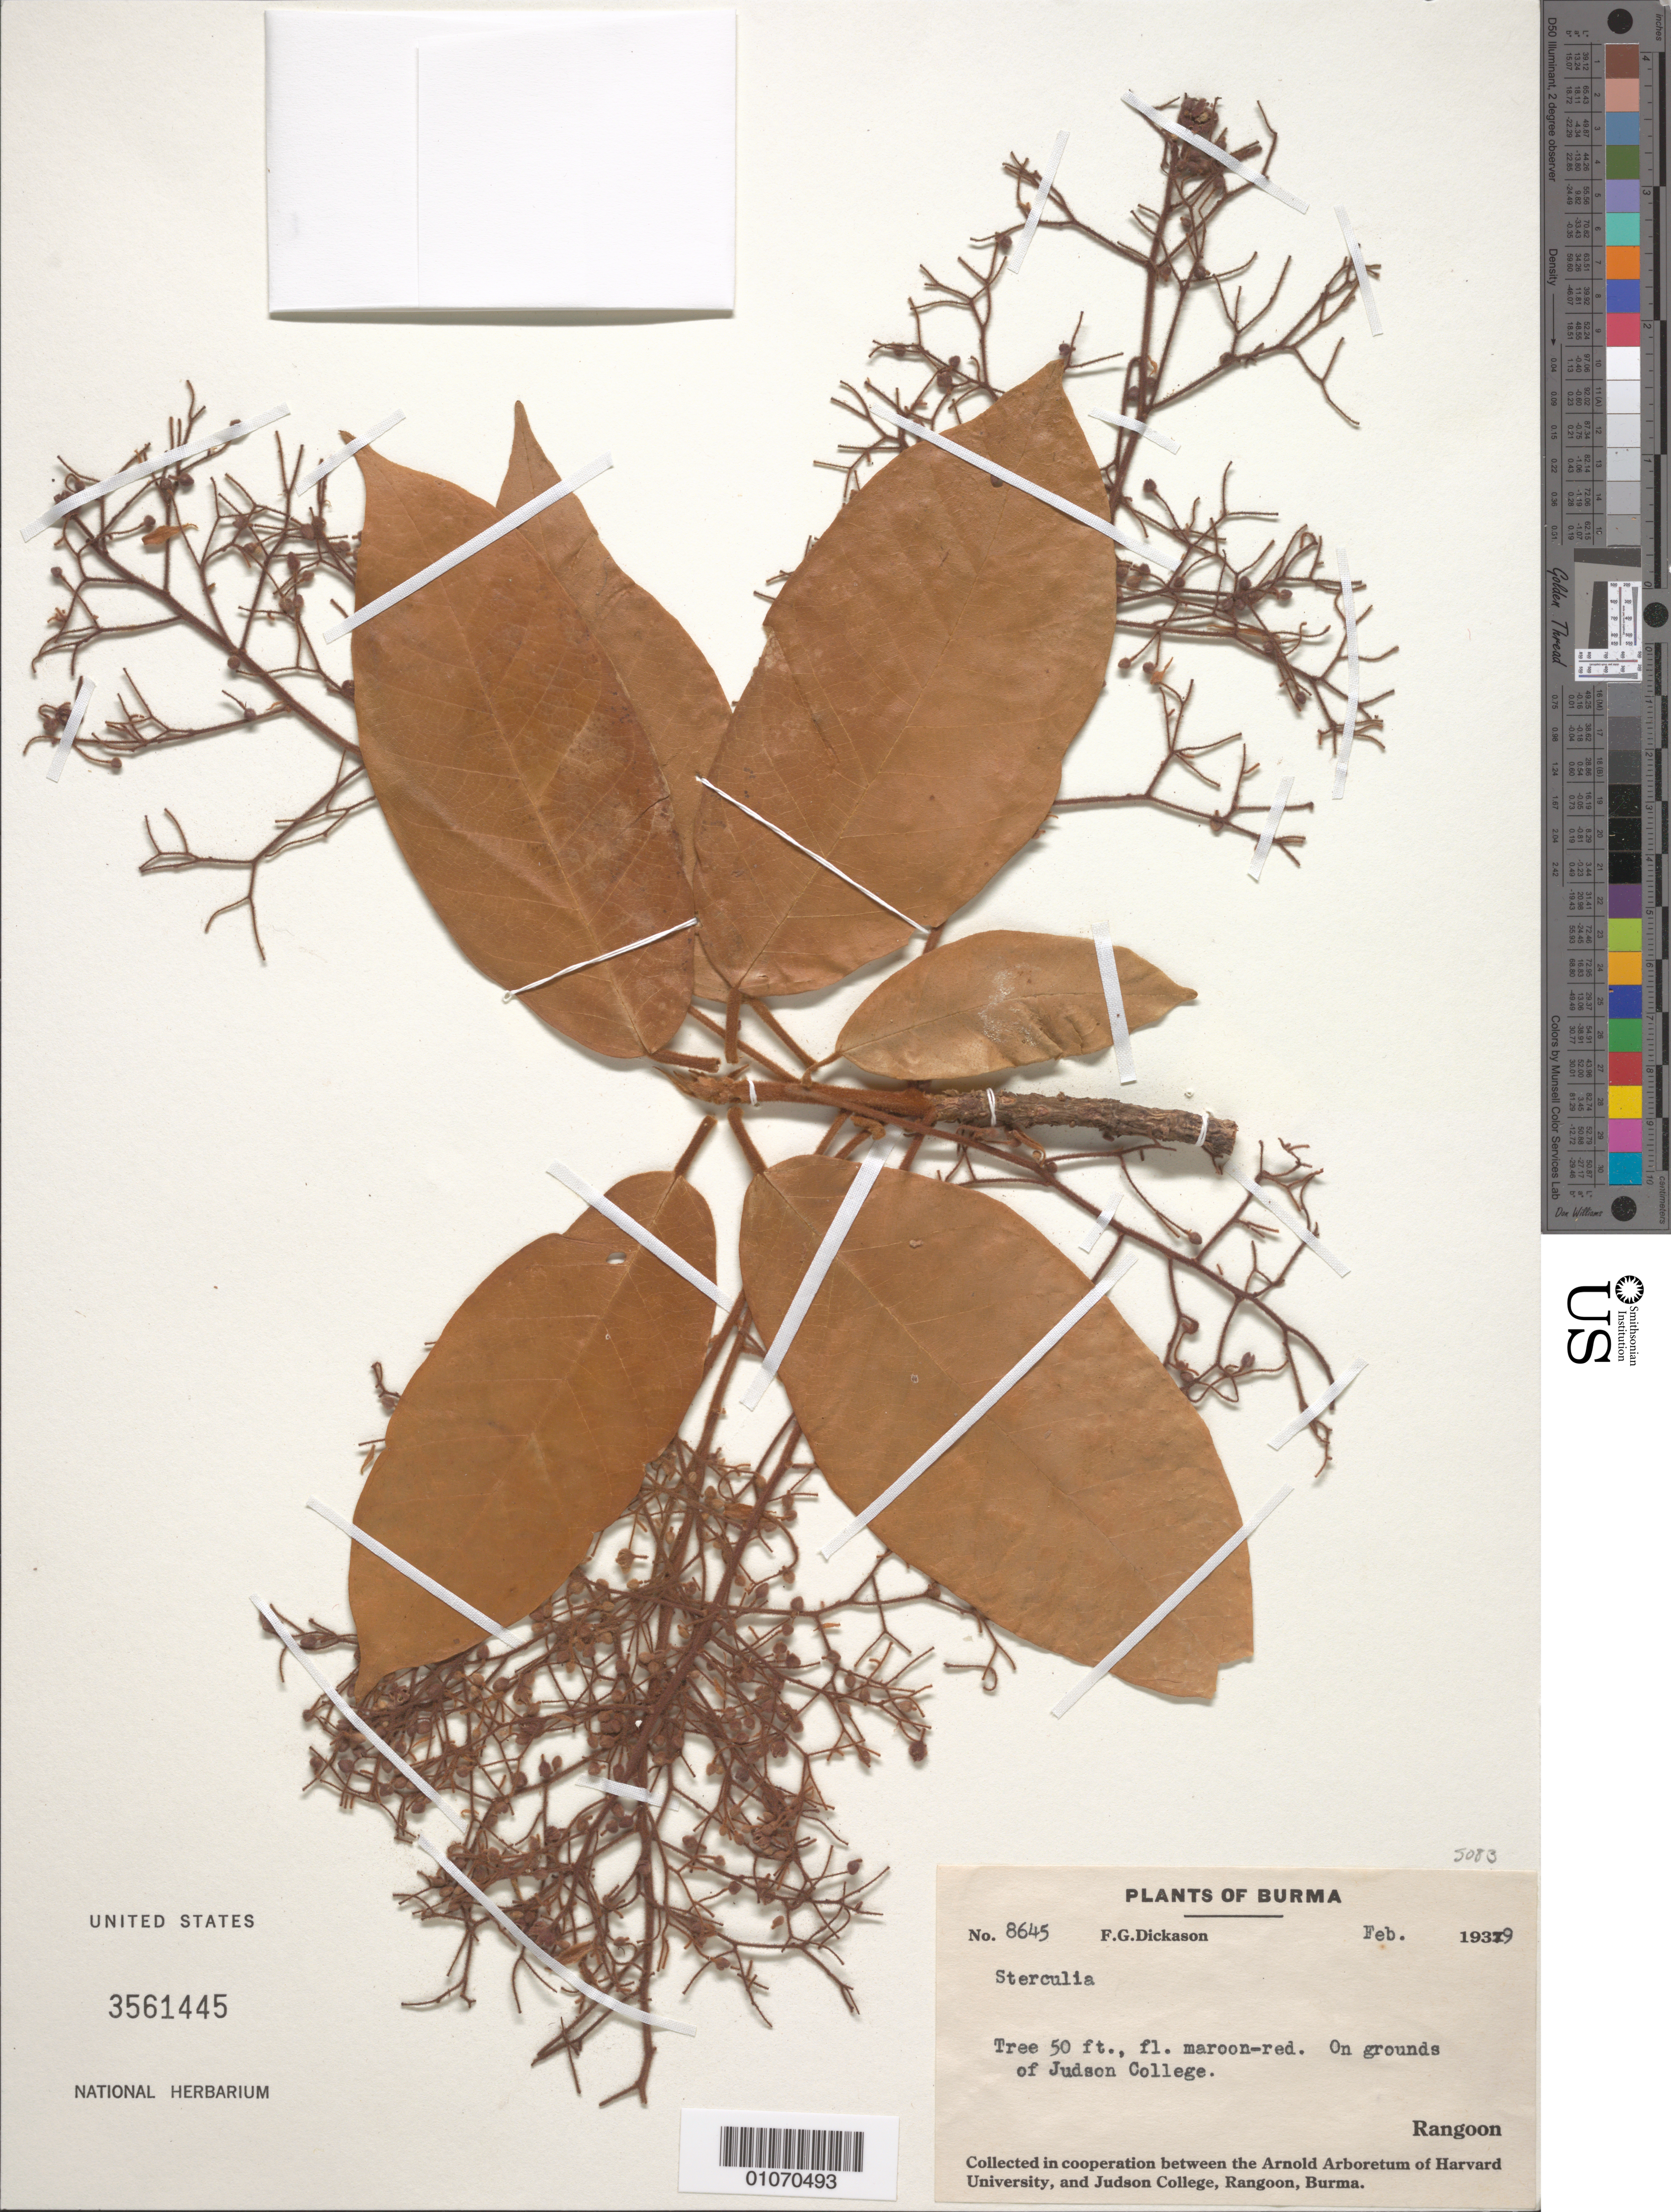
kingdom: Plantae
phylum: Tracheophyta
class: Magnoliopsida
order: Malvales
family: Malvaceae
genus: Sterculia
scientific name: Sterculia sp.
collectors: F. Dickason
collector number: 8645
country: Myanmar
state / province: Yangon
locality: On grounds of Judson College.(Yangon University)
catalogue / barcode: US 3561445